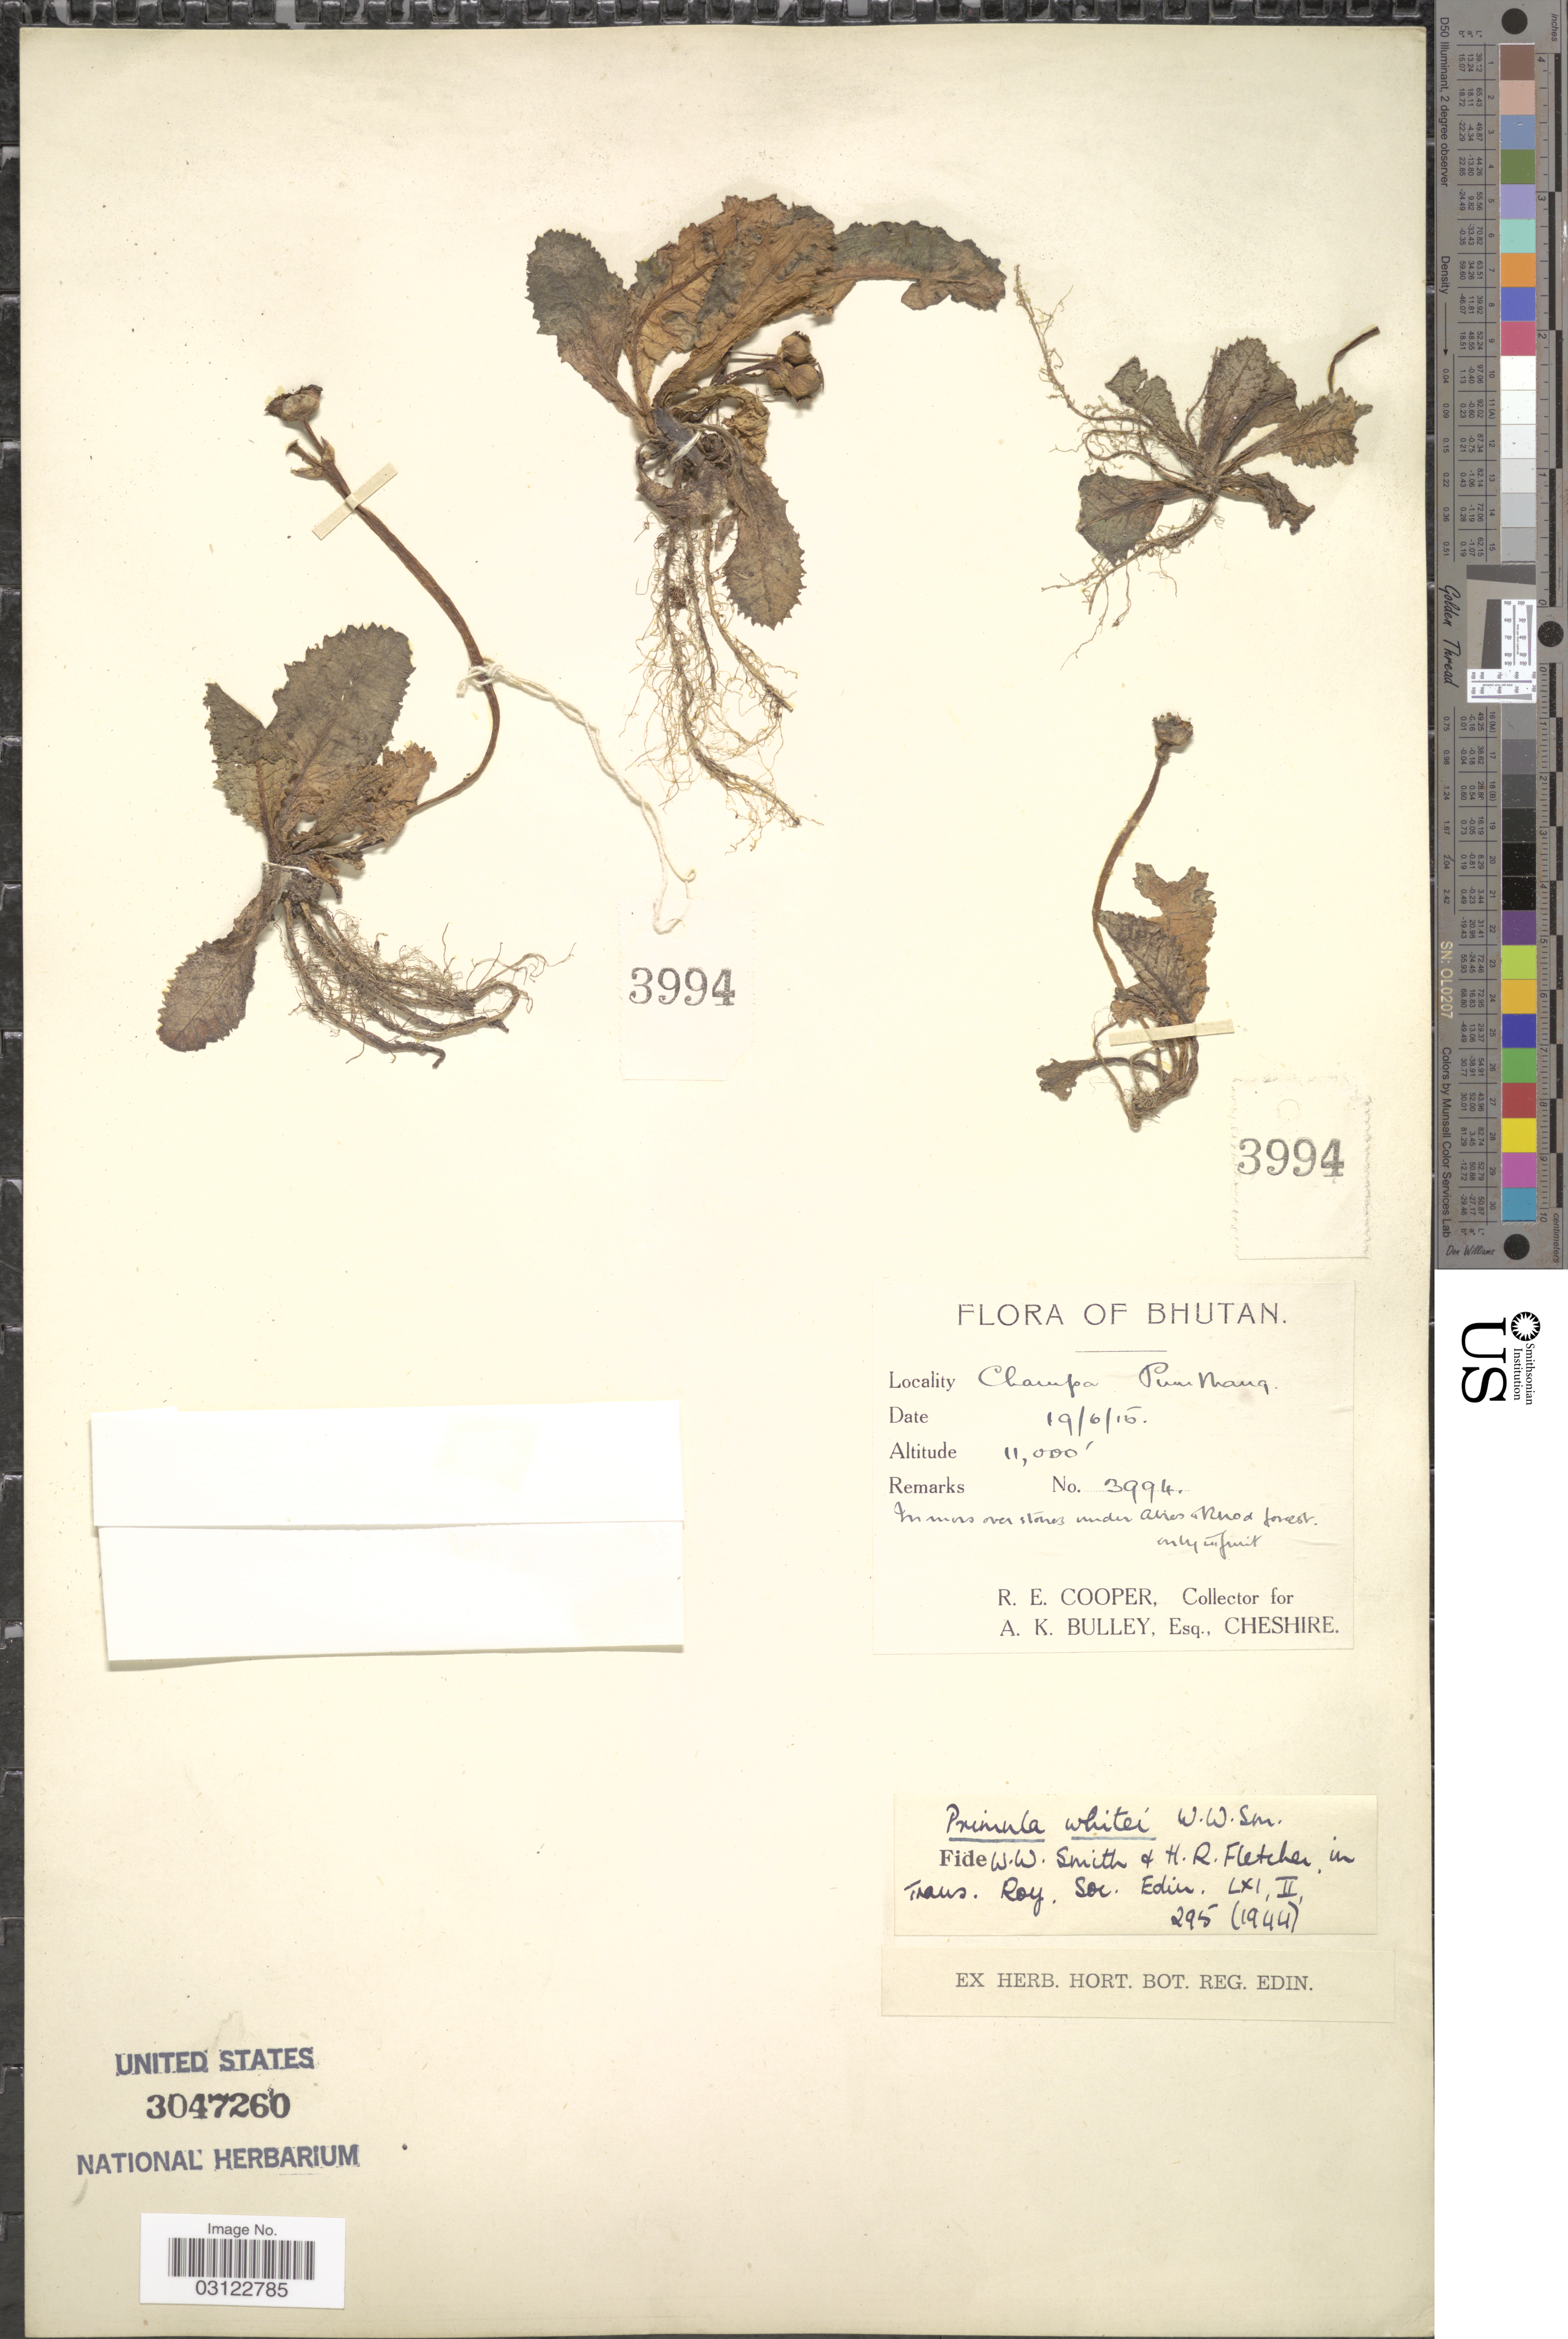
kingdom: Plantae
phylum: Tracheophyta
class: Magnoliopsida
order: Ericales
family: Primulaceae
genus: Primula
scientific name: Primula whitei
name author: W.W. Sm.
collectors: R. E. Cooper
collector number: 3994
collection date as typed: Transcribed d/m/y: 19/6/15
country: Bhutan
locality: Champa. Pumthang.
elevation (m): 3353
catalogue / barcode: US 3047260